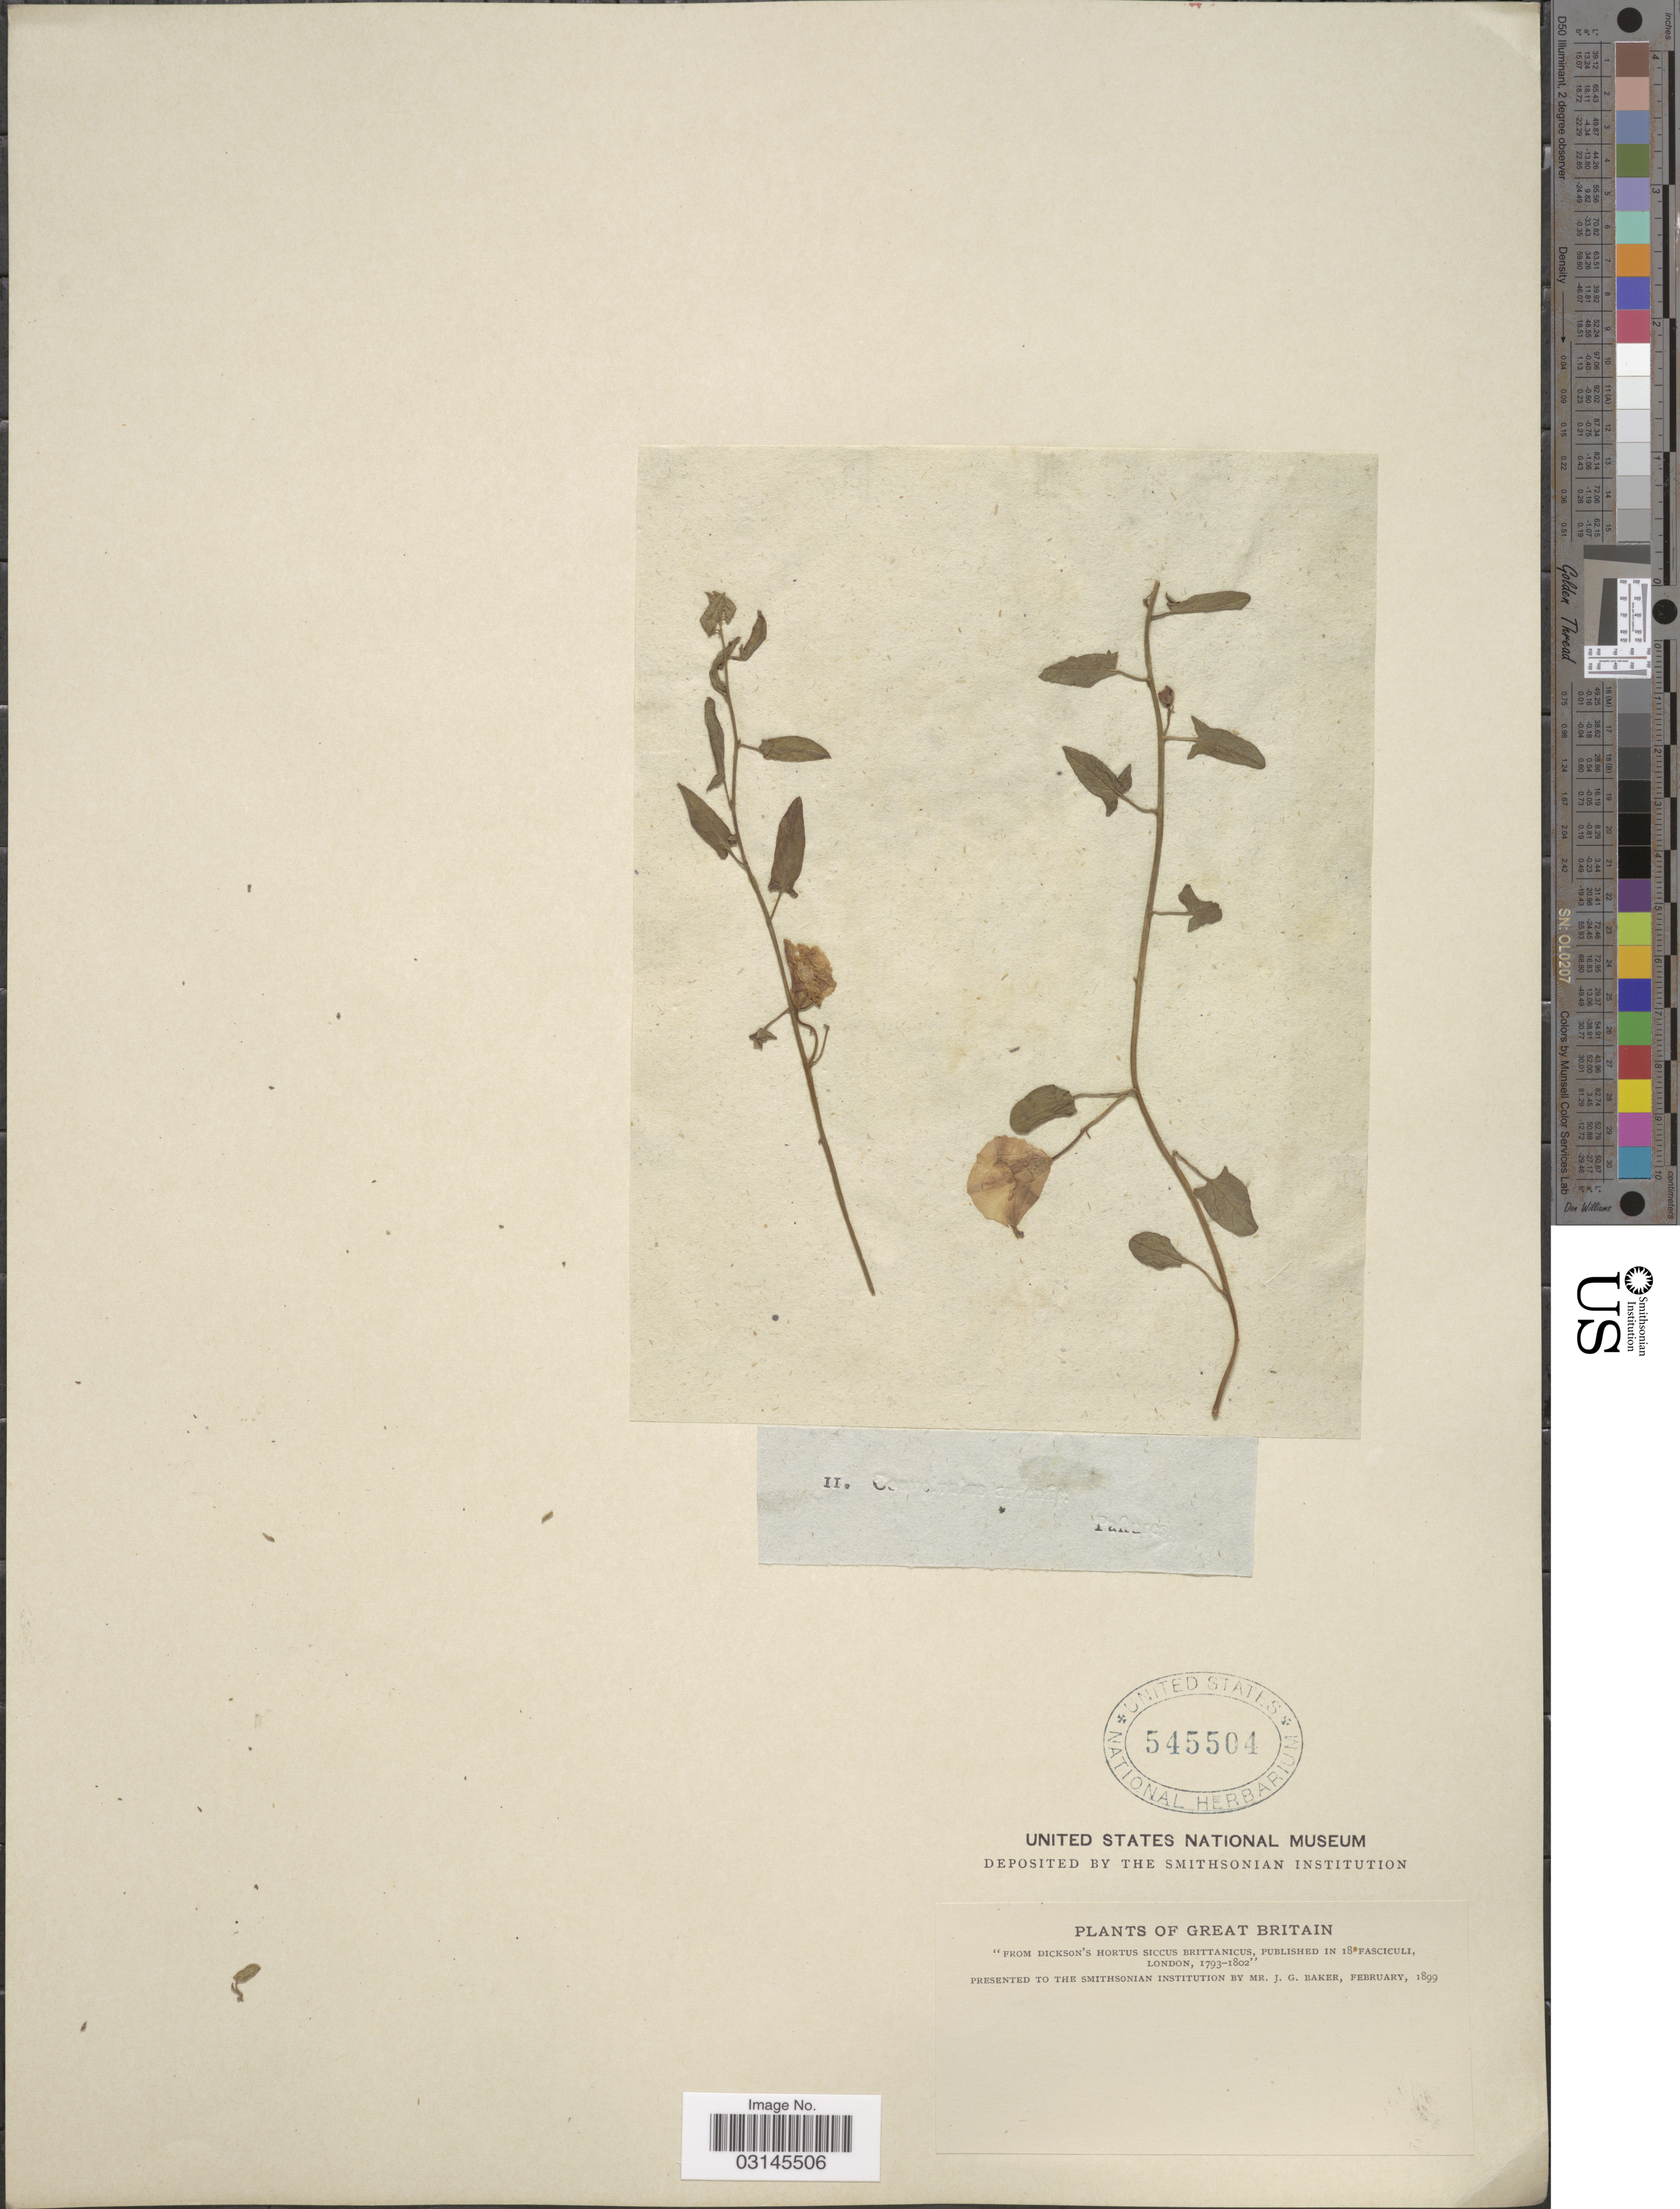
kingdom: Plantae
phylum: Tracheophyta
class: Magnoliopsida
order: Solanales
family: Convolvulaceae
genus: Convolvulus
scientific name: Convolvulus sp.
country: United Kingdom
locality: Great Britain.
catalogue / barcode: US 545504